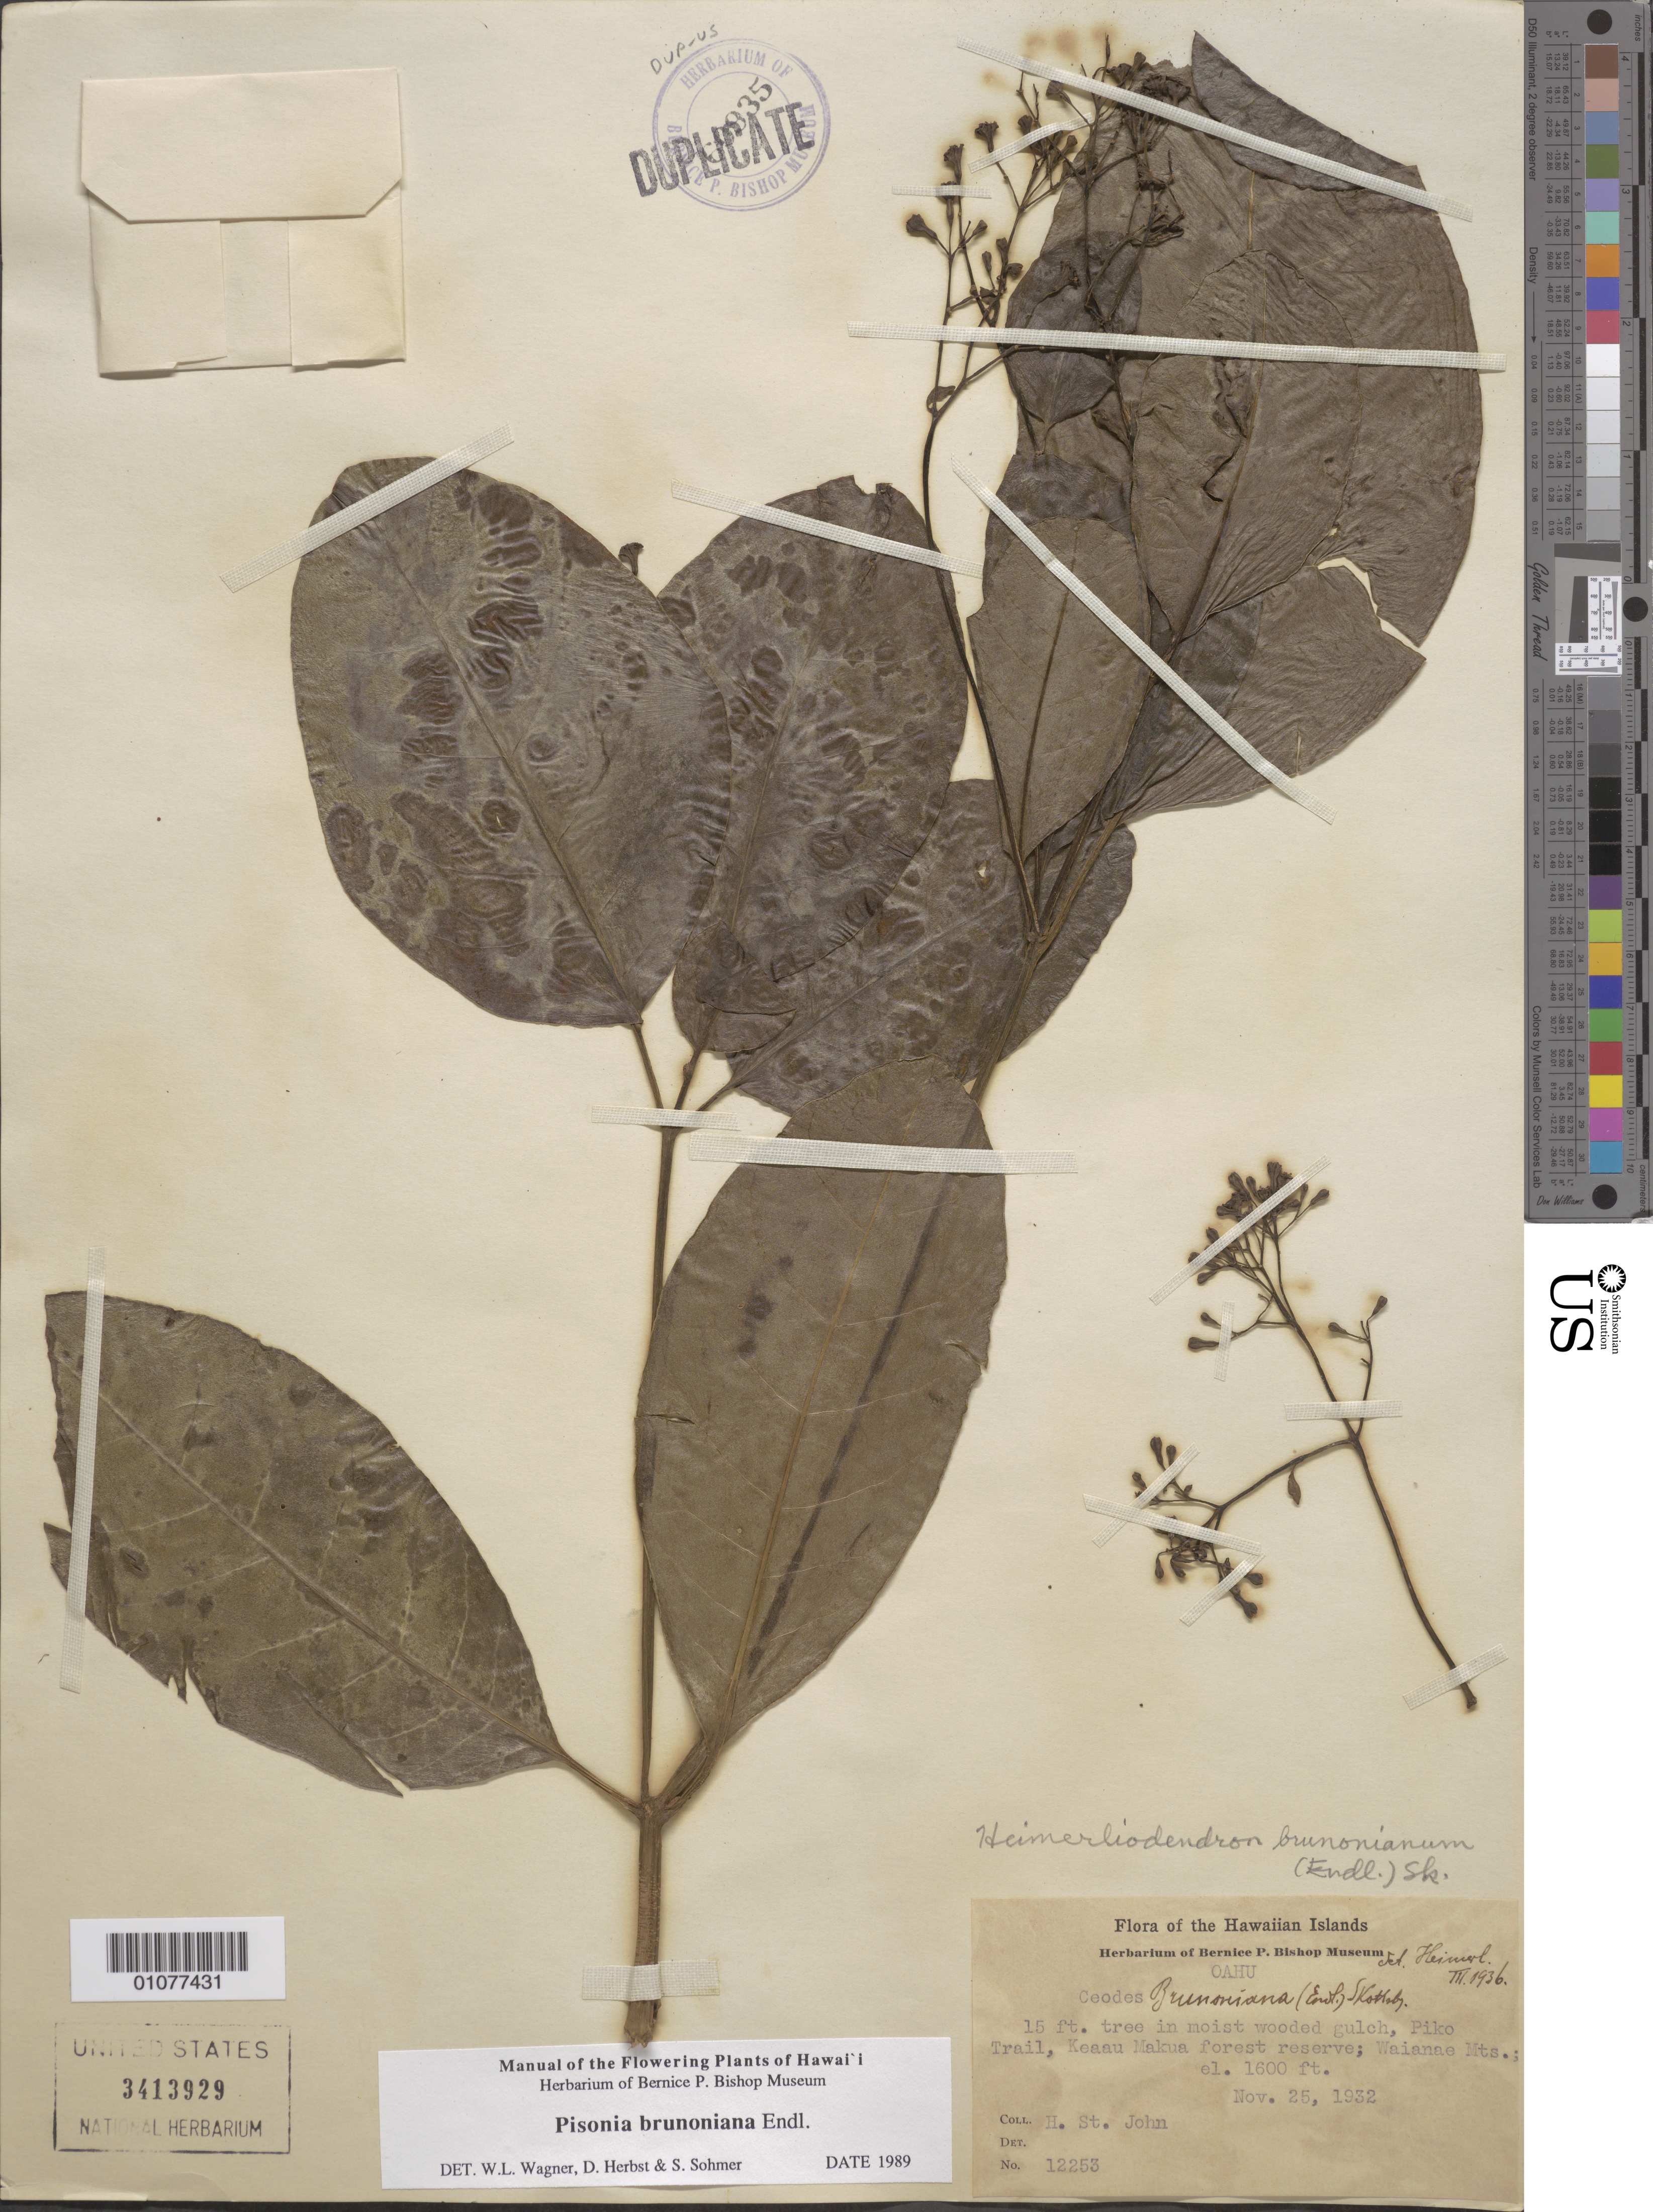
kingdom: Plantae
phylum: Tracheophyta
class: Magnoliopsida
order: Caryophyllales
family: Nyctaginaceae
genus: Ceodes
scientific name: Ceodes brunoniana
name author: (Endl.) Skottsb.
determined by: Wagner, W. L., (BOT), Smithsonian Institution - National Museum of Natural History (UNITED STATES)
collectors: H. St. John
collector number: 12253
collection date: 1932-11-25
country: United States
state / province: Hawaii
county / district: Honolulu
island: Oahu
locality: Waianae Mts, Keaau Makua Forest Reserve, Piko Trail.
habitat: moist wooded gulch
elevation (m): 488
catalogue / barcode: US 3413929